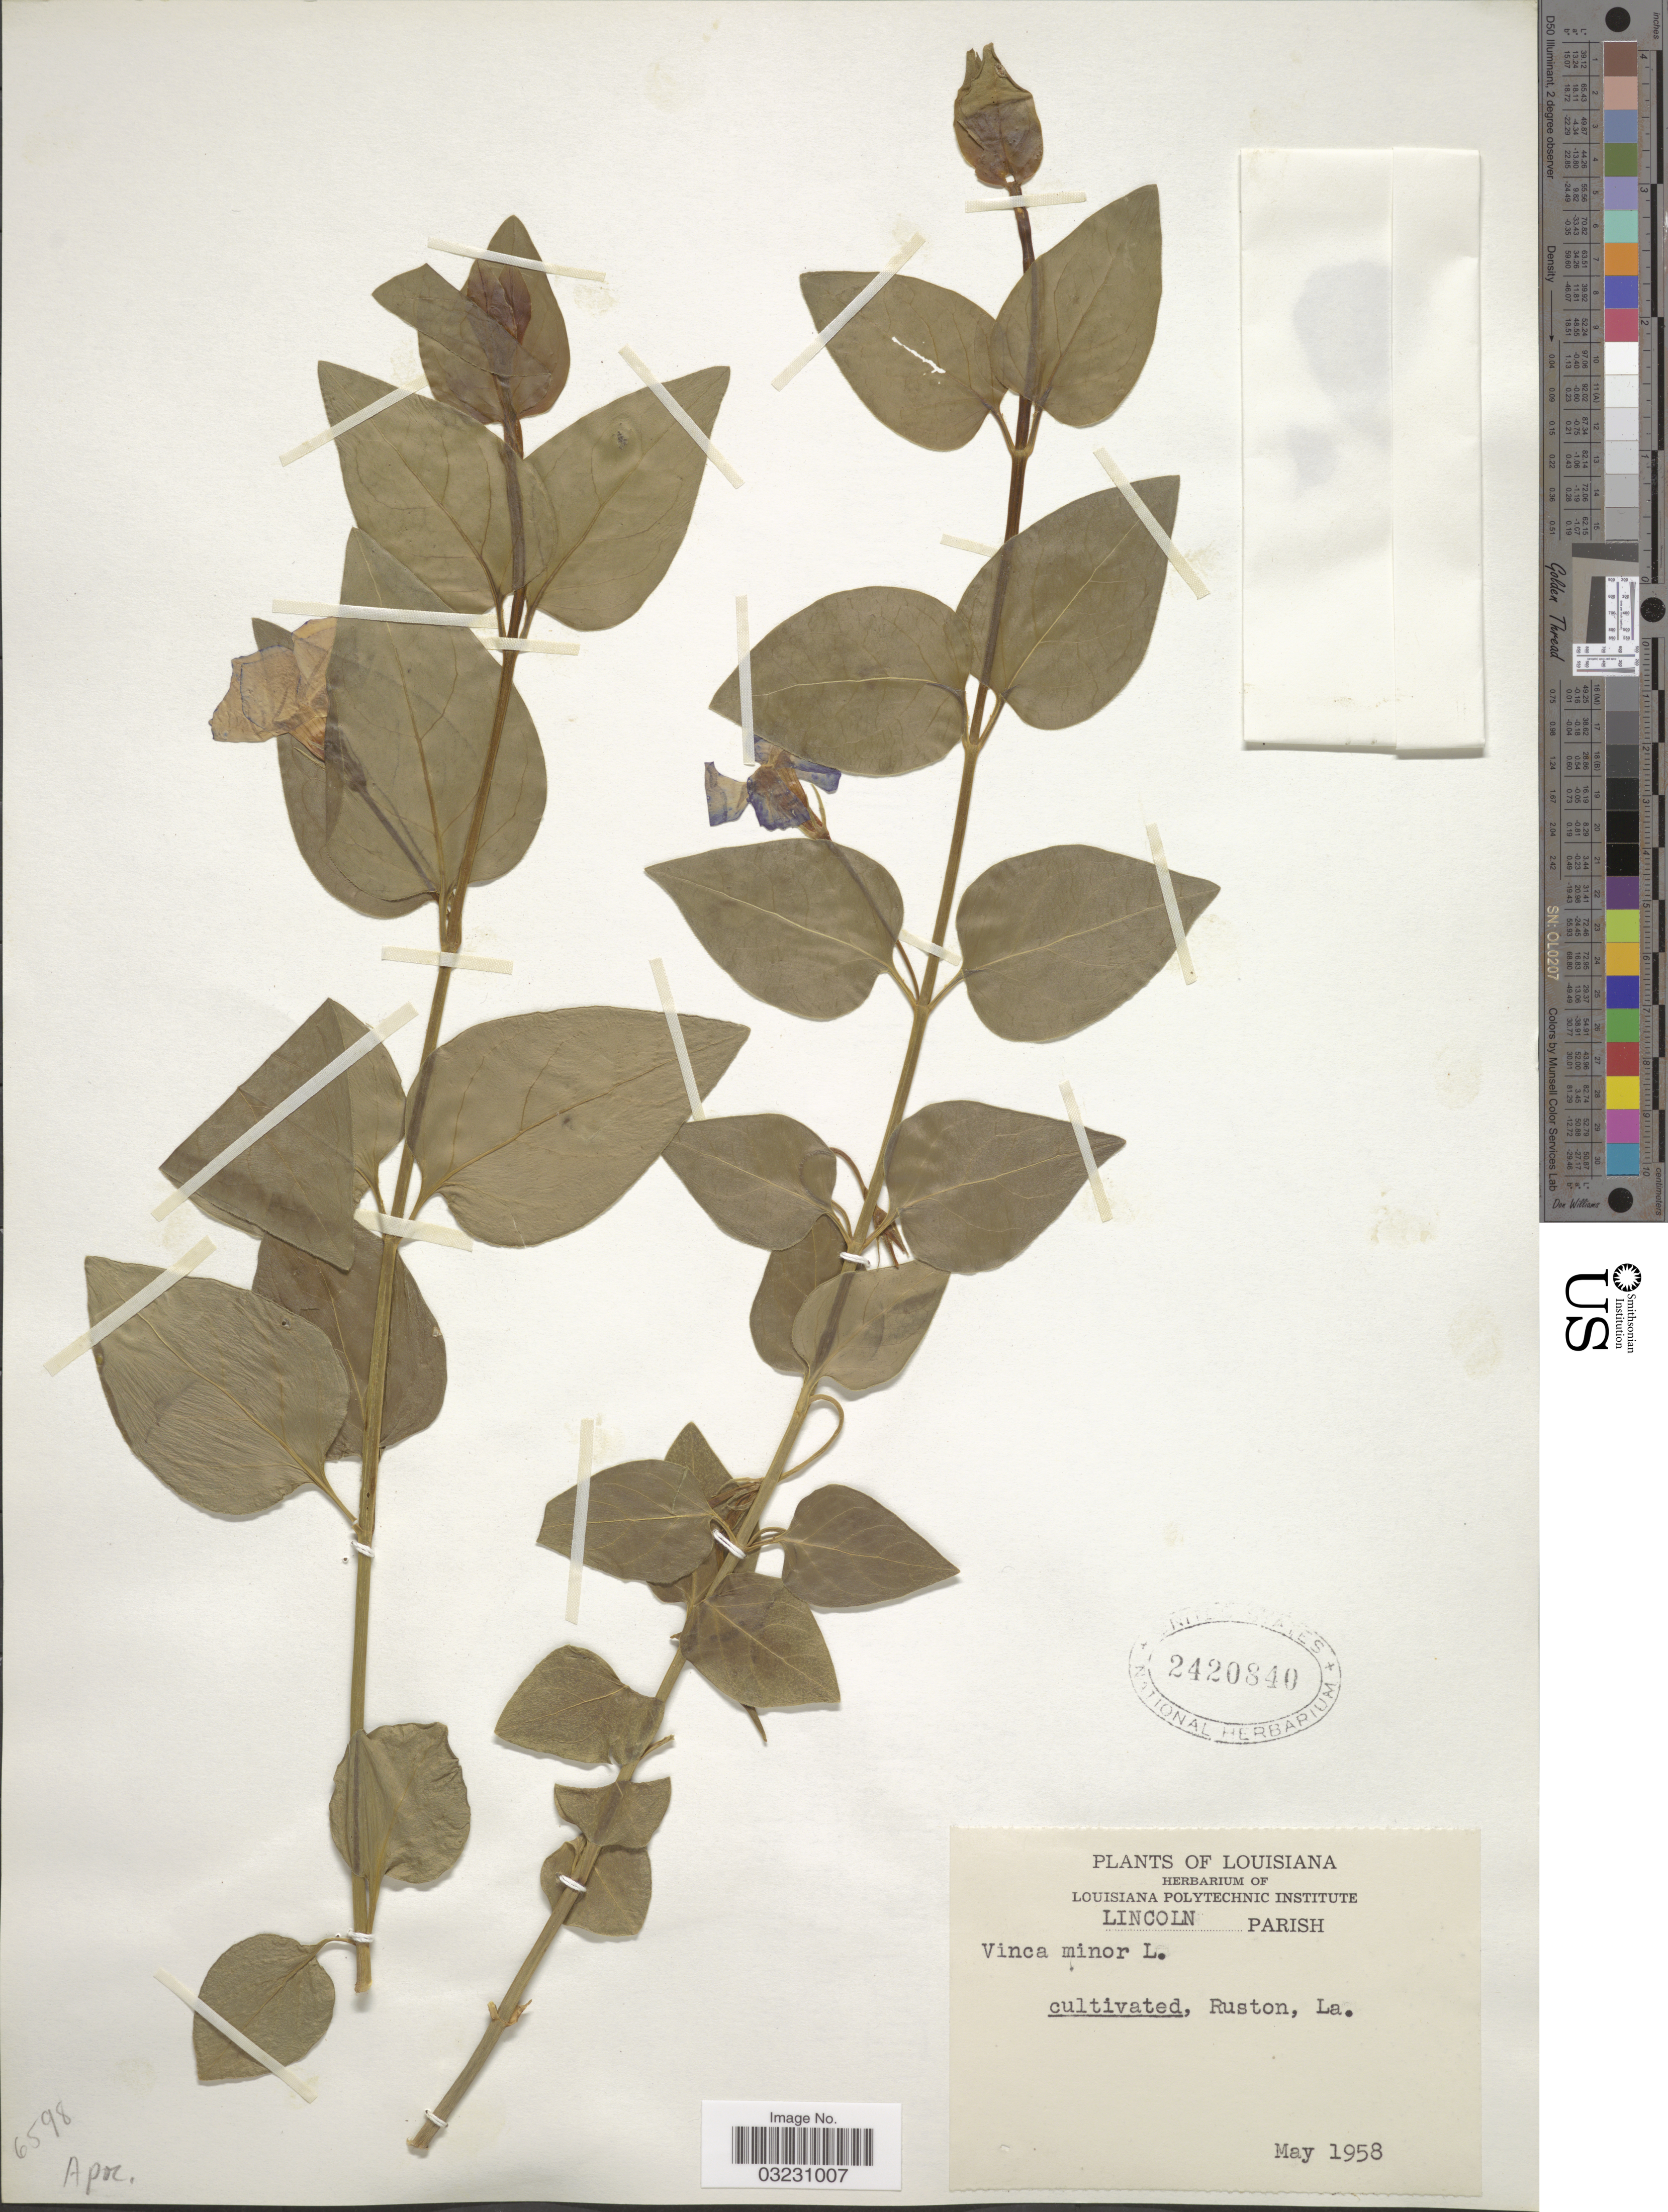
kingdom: Plantae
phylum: Tracheophyta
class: Magnoliopsida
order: Gentianales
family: Apocynaceae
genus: Vinca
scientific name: Vinca minor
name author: L.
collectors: Ex herb. Louisiana Polytechnic Institute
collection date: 1958-05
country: United States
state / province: Louisiana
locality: Lincoln Parish. Ruston.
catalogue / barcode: US 2420840